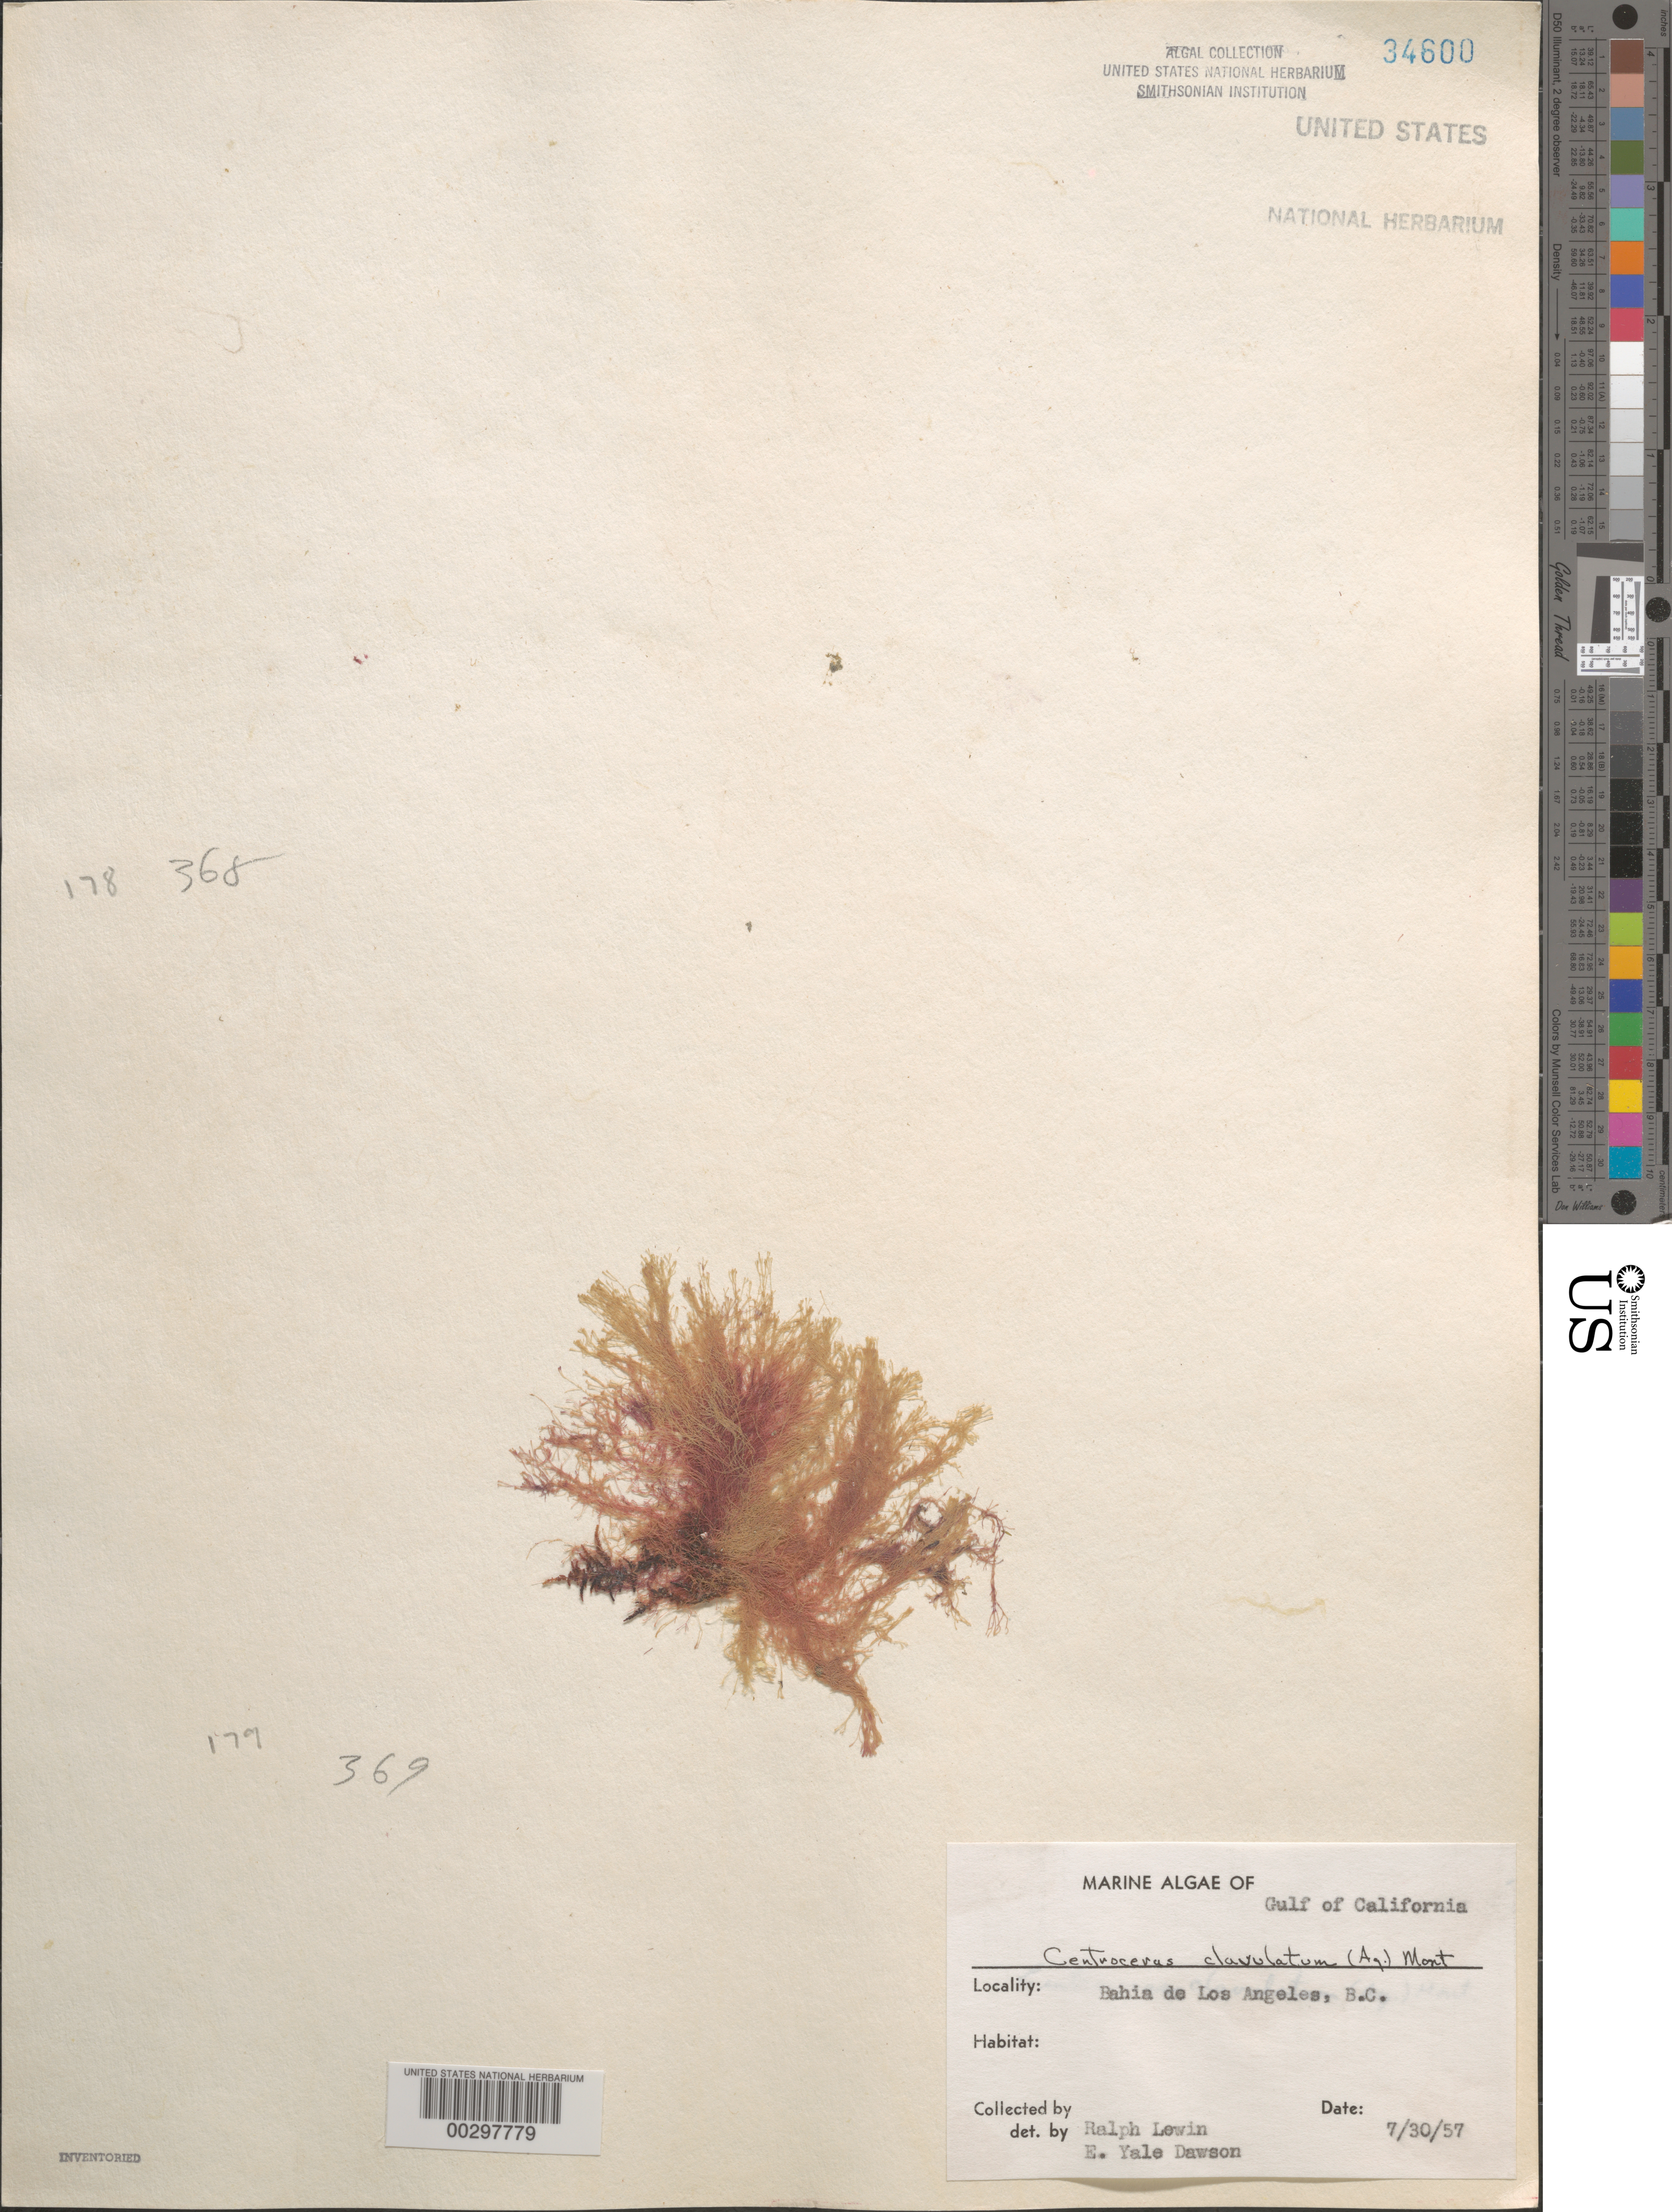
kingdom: Plantae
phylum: Rhodophyta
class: Florideophyceae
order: Ceramiales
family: Ceramiaceae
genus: Centroceras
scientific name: Centroceras clavulatum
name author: (C. Agardh) Mont.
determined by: Dawson, E. Y.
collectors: R. Lewin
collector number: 369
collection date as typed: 30 Jul 1957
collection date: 1957-07-30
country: Mexico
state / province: Baja California Norte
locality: Bahia de los Angeles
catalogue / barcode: US 34600